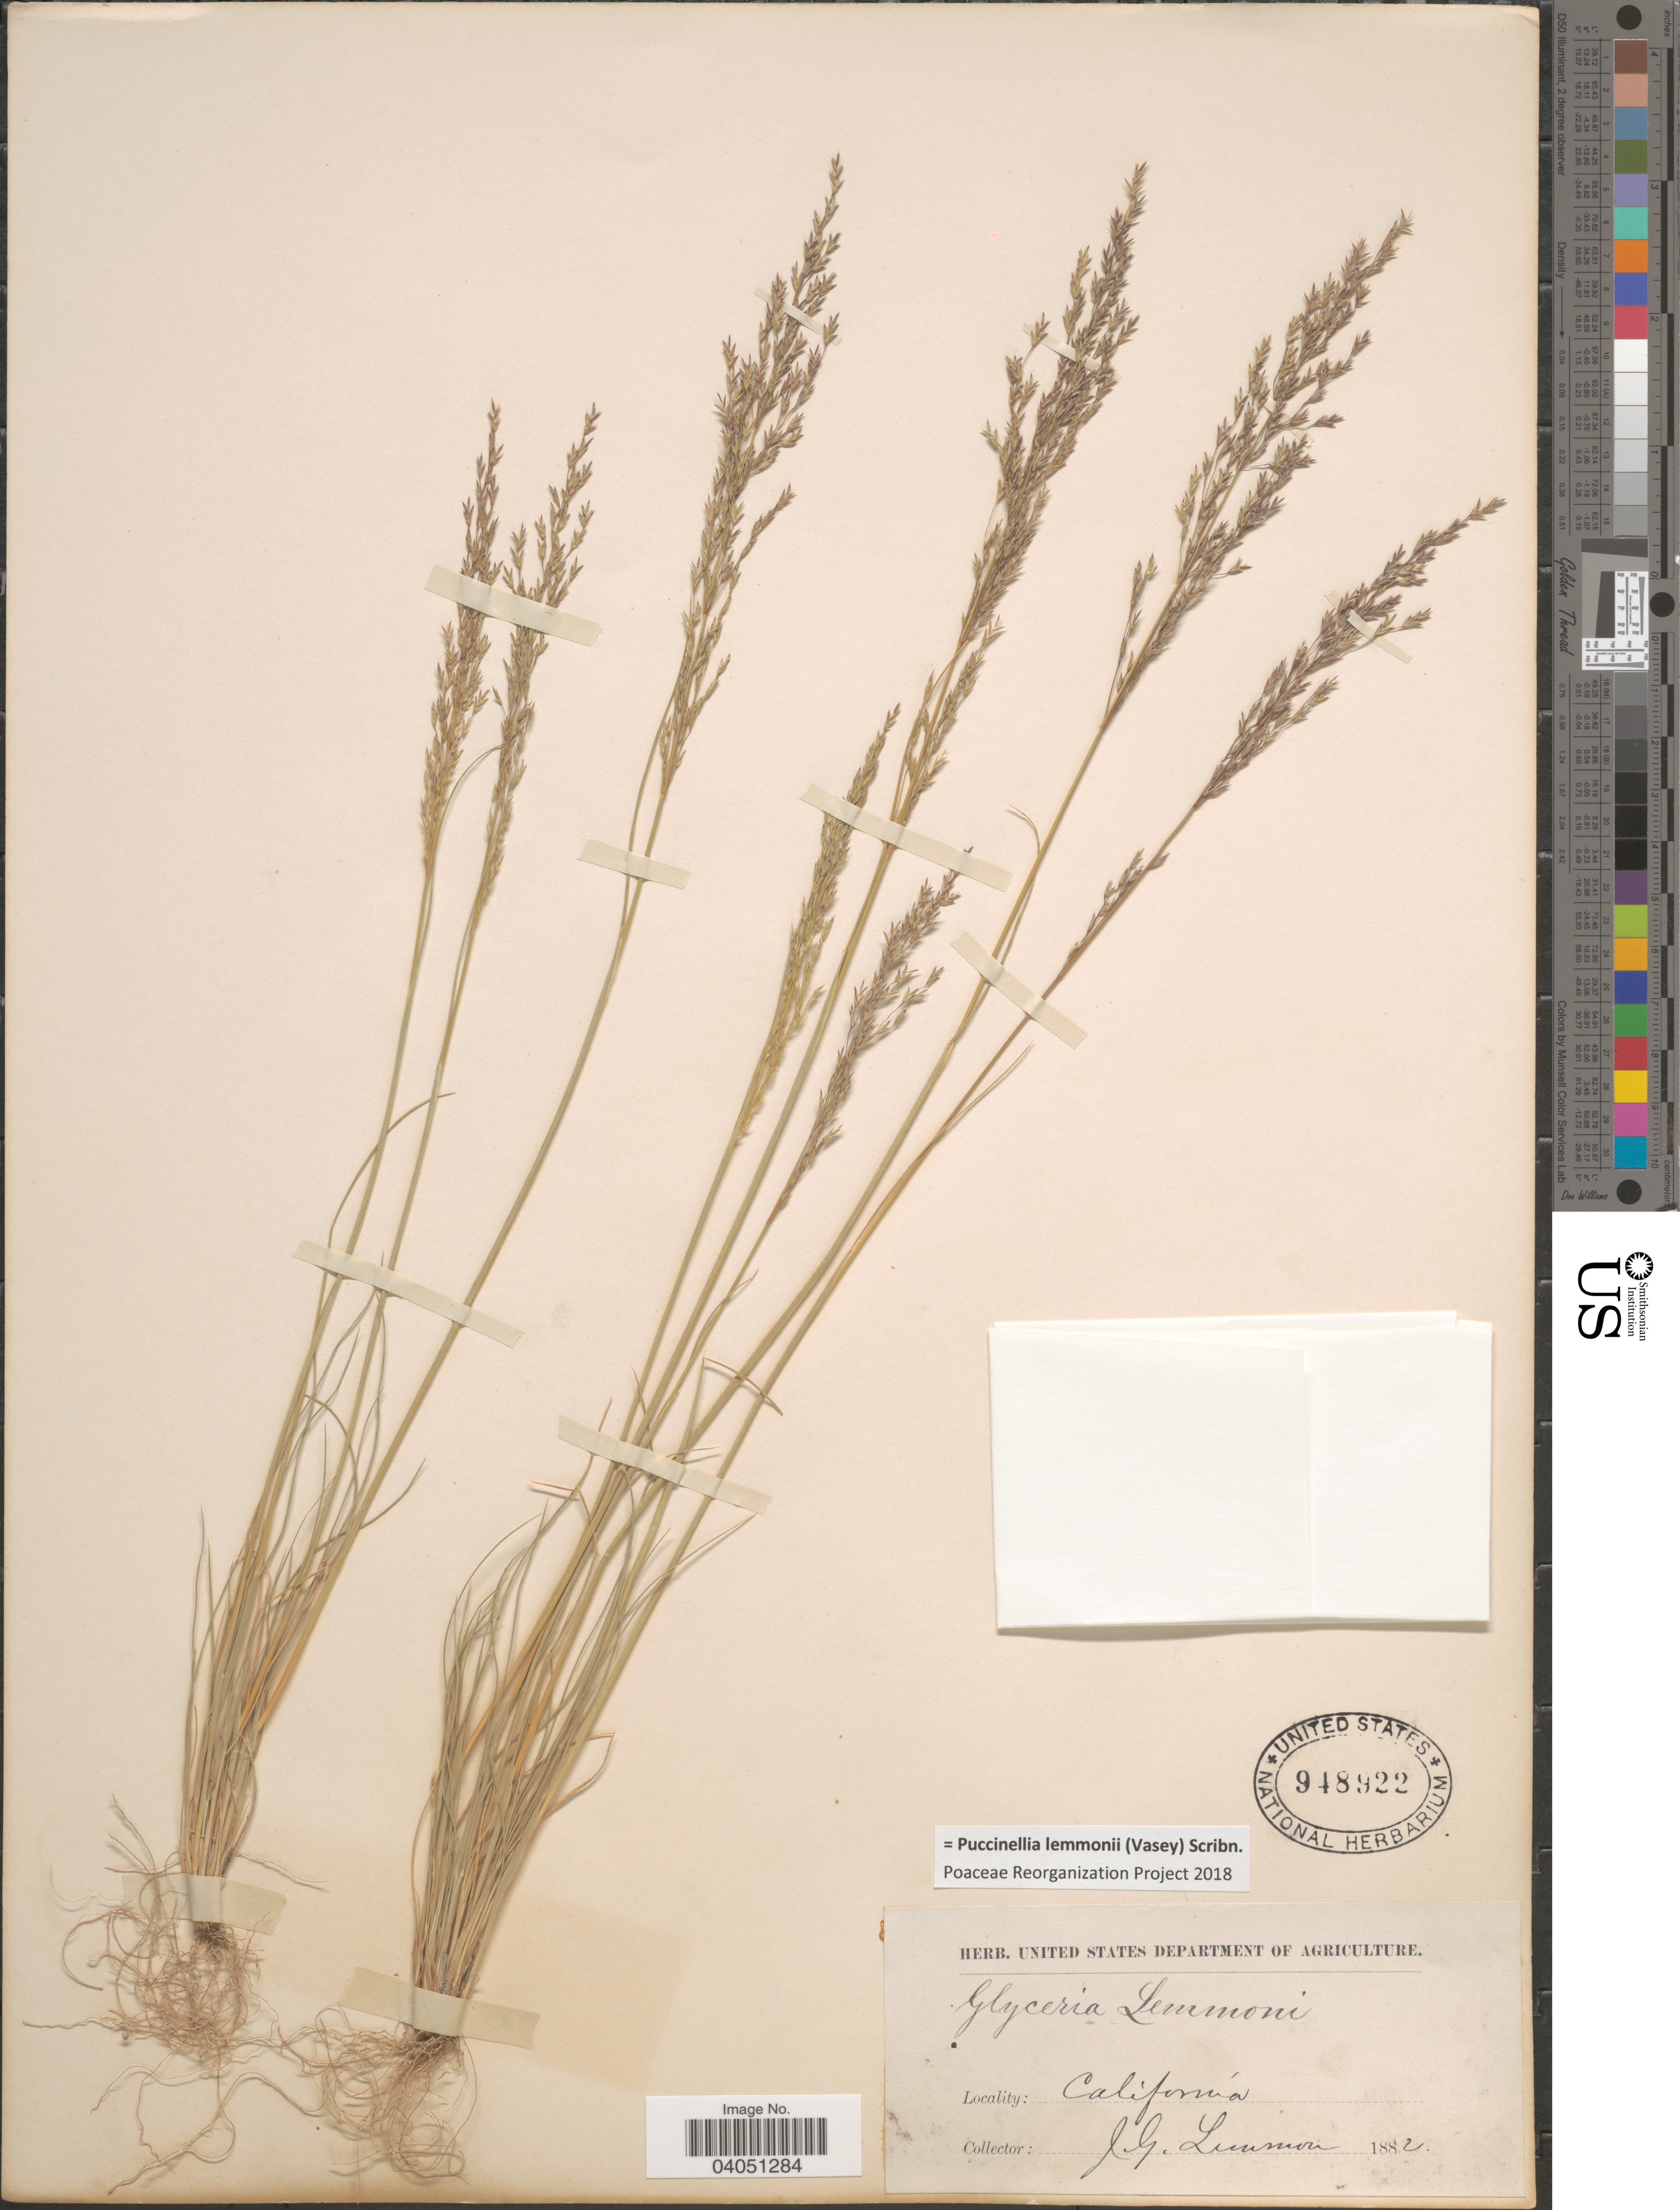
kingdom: Plantae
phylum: Tracheophyta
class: Liliopsida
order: Poales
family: Poaceae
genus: Puccinellia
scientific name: Puccinellia lemmonii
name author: (Vasey) Scribn.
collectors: J. Lemmon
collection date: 1882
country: United States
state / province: California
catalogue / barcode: US 948922